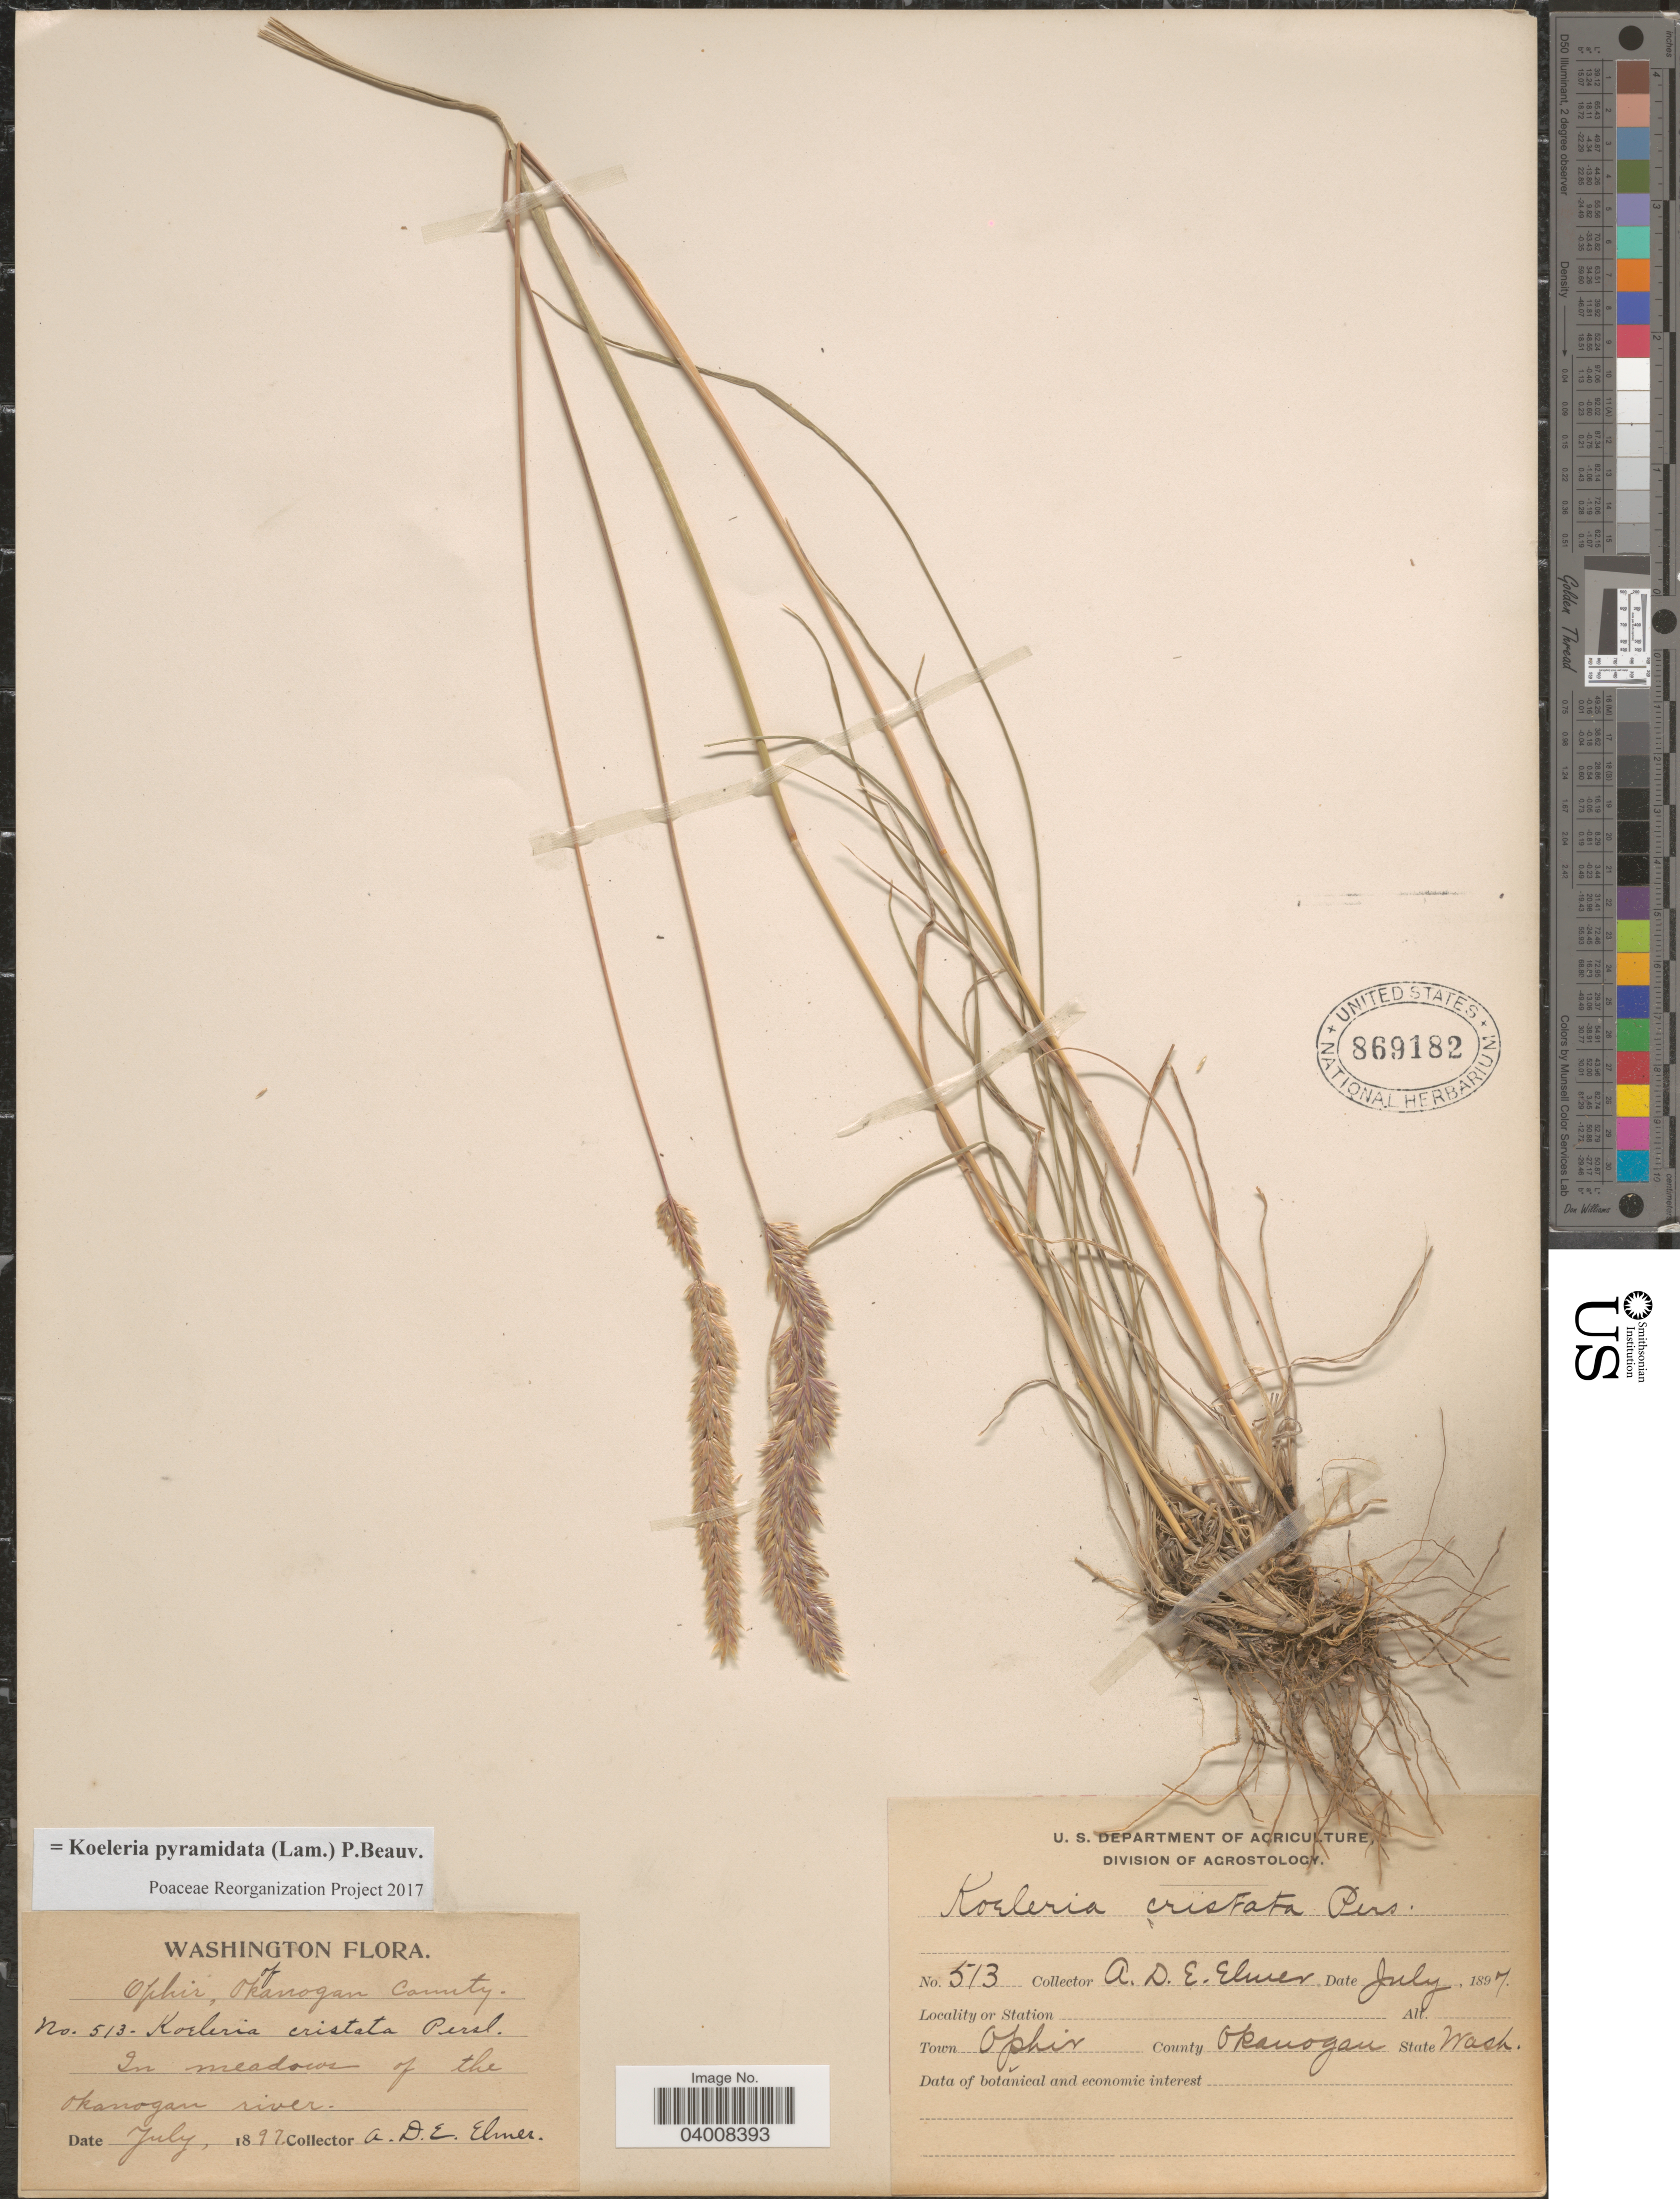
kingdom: Plantae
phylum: Tracheophyta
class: Liliopsida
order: Poales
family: Poaceae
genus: Koeleria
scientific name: Koeleria pyramidata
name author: (Lam.) P. Beauv.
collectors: A. D. E. Elmer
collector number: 513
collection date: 1897-07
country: United States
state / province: Washington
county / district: Okanogan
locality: Town Ophir. County Okanogan. In meadows of the Okanogan river.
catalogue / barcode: US 869182